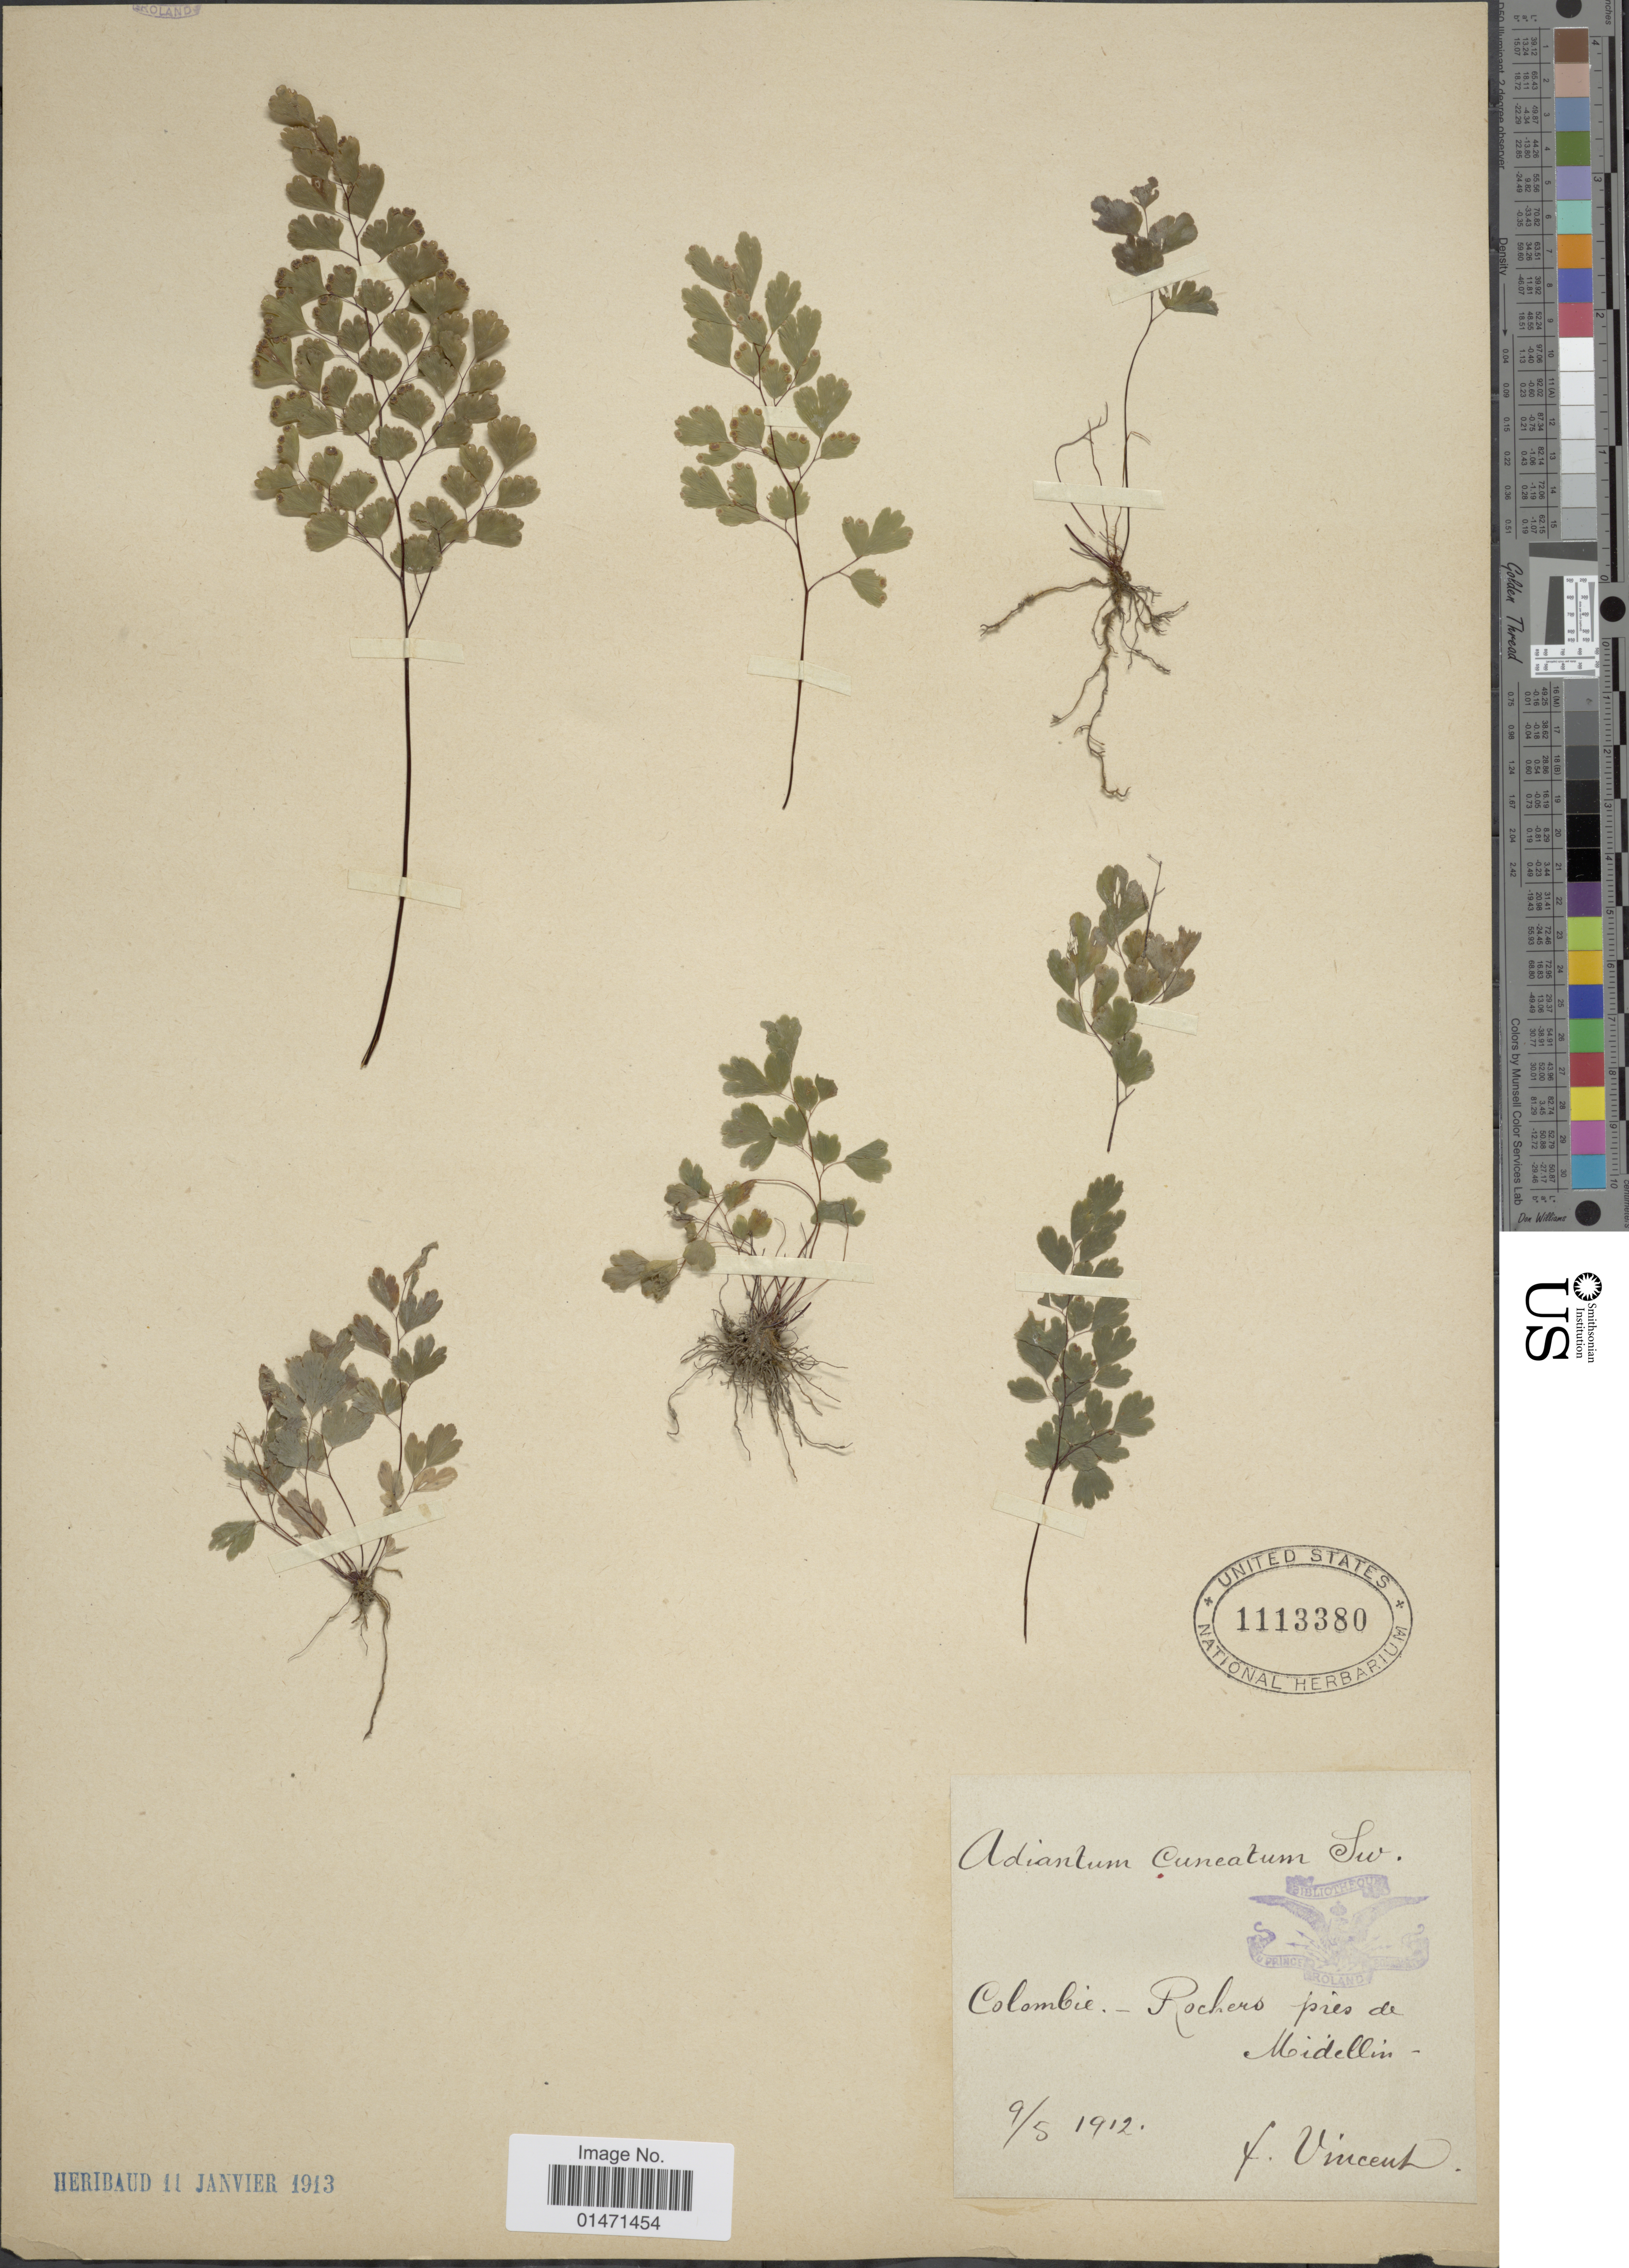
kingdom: Plantae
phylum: Tracheophyta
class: Polypodiopsida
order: Polypodiales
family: Pteridaceae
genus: Adiantum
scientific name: Adiantum raddianum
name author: C. Presl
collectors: F. Vincent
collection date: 1912-05-09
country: Colombia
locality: Rochers près de Midellin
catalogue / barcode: US 1113380